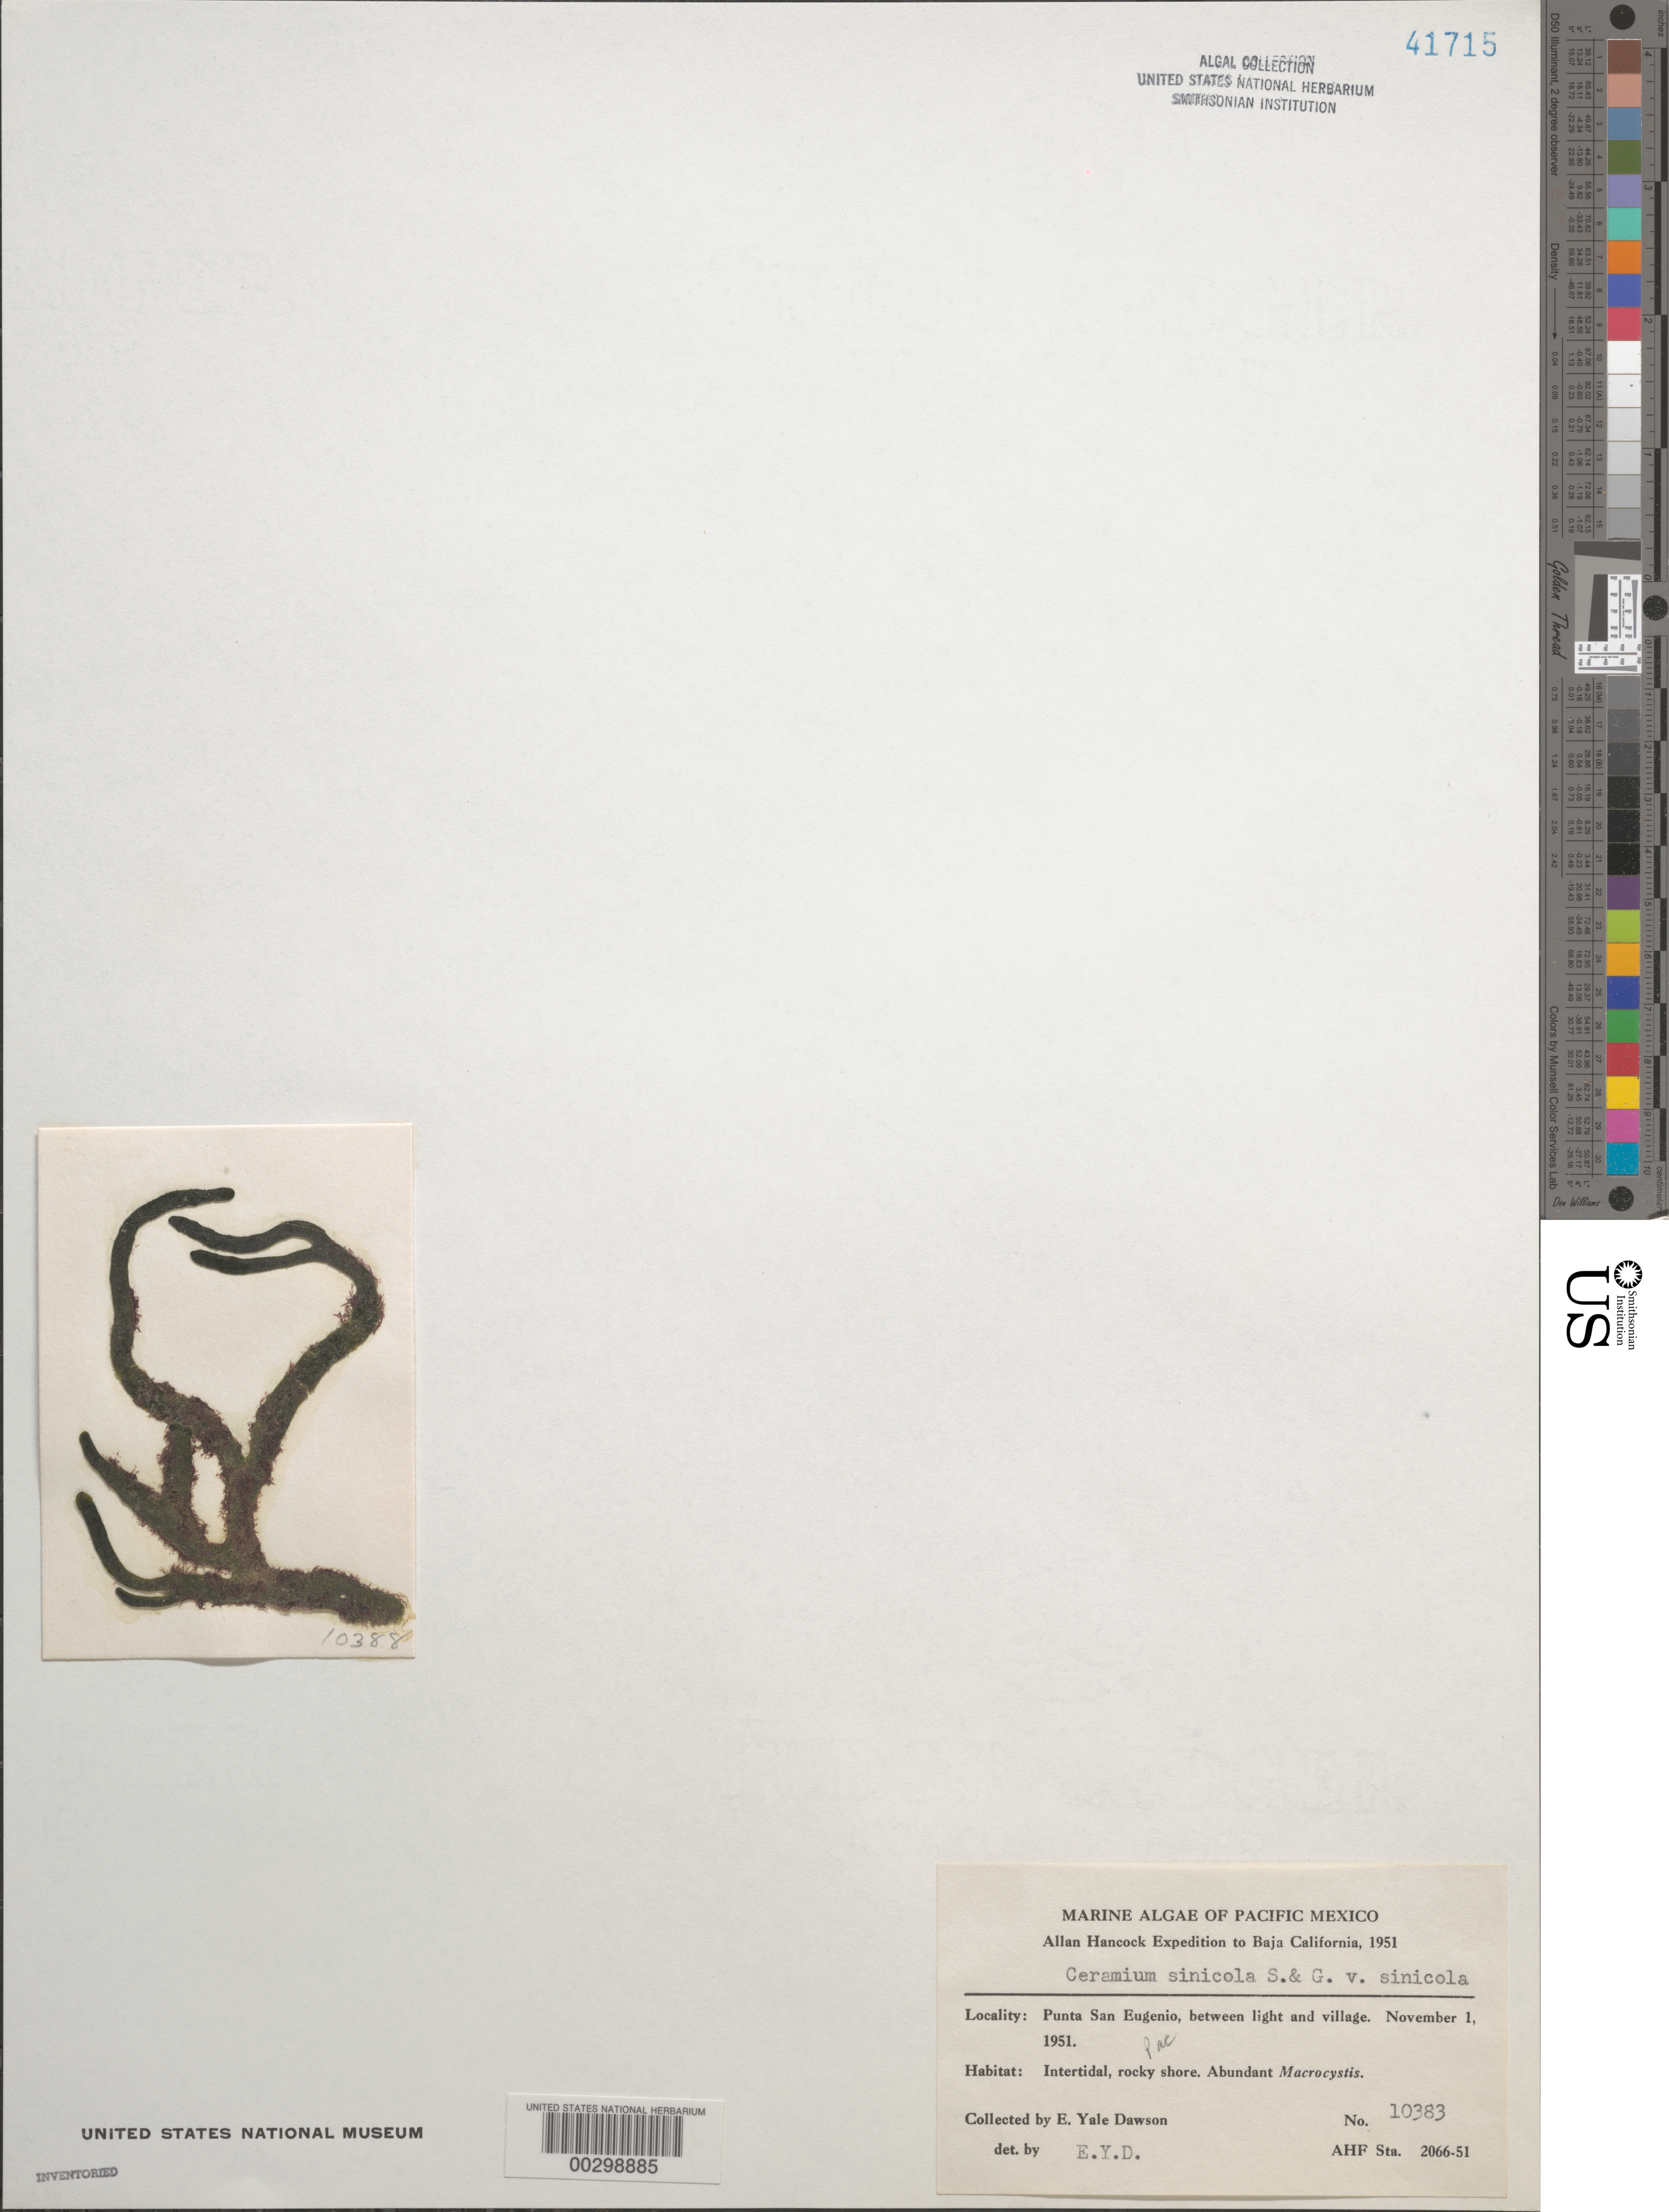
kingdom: Plantae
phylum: Rhodophyta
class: Florideophyceae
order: Ceramiales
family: Ceramiaceae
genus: Ceramium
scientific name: Ceramium sinicola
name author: Setch. & N.L. Gardner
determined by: Dawson, E. Y.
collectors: E. Y. Dawson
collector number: EYD 10383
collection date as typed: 01 Nov 1951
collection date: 1951-11-01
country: Mexico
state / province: Baja California Sur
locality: Punta San Eugenio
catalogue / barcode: US 41715